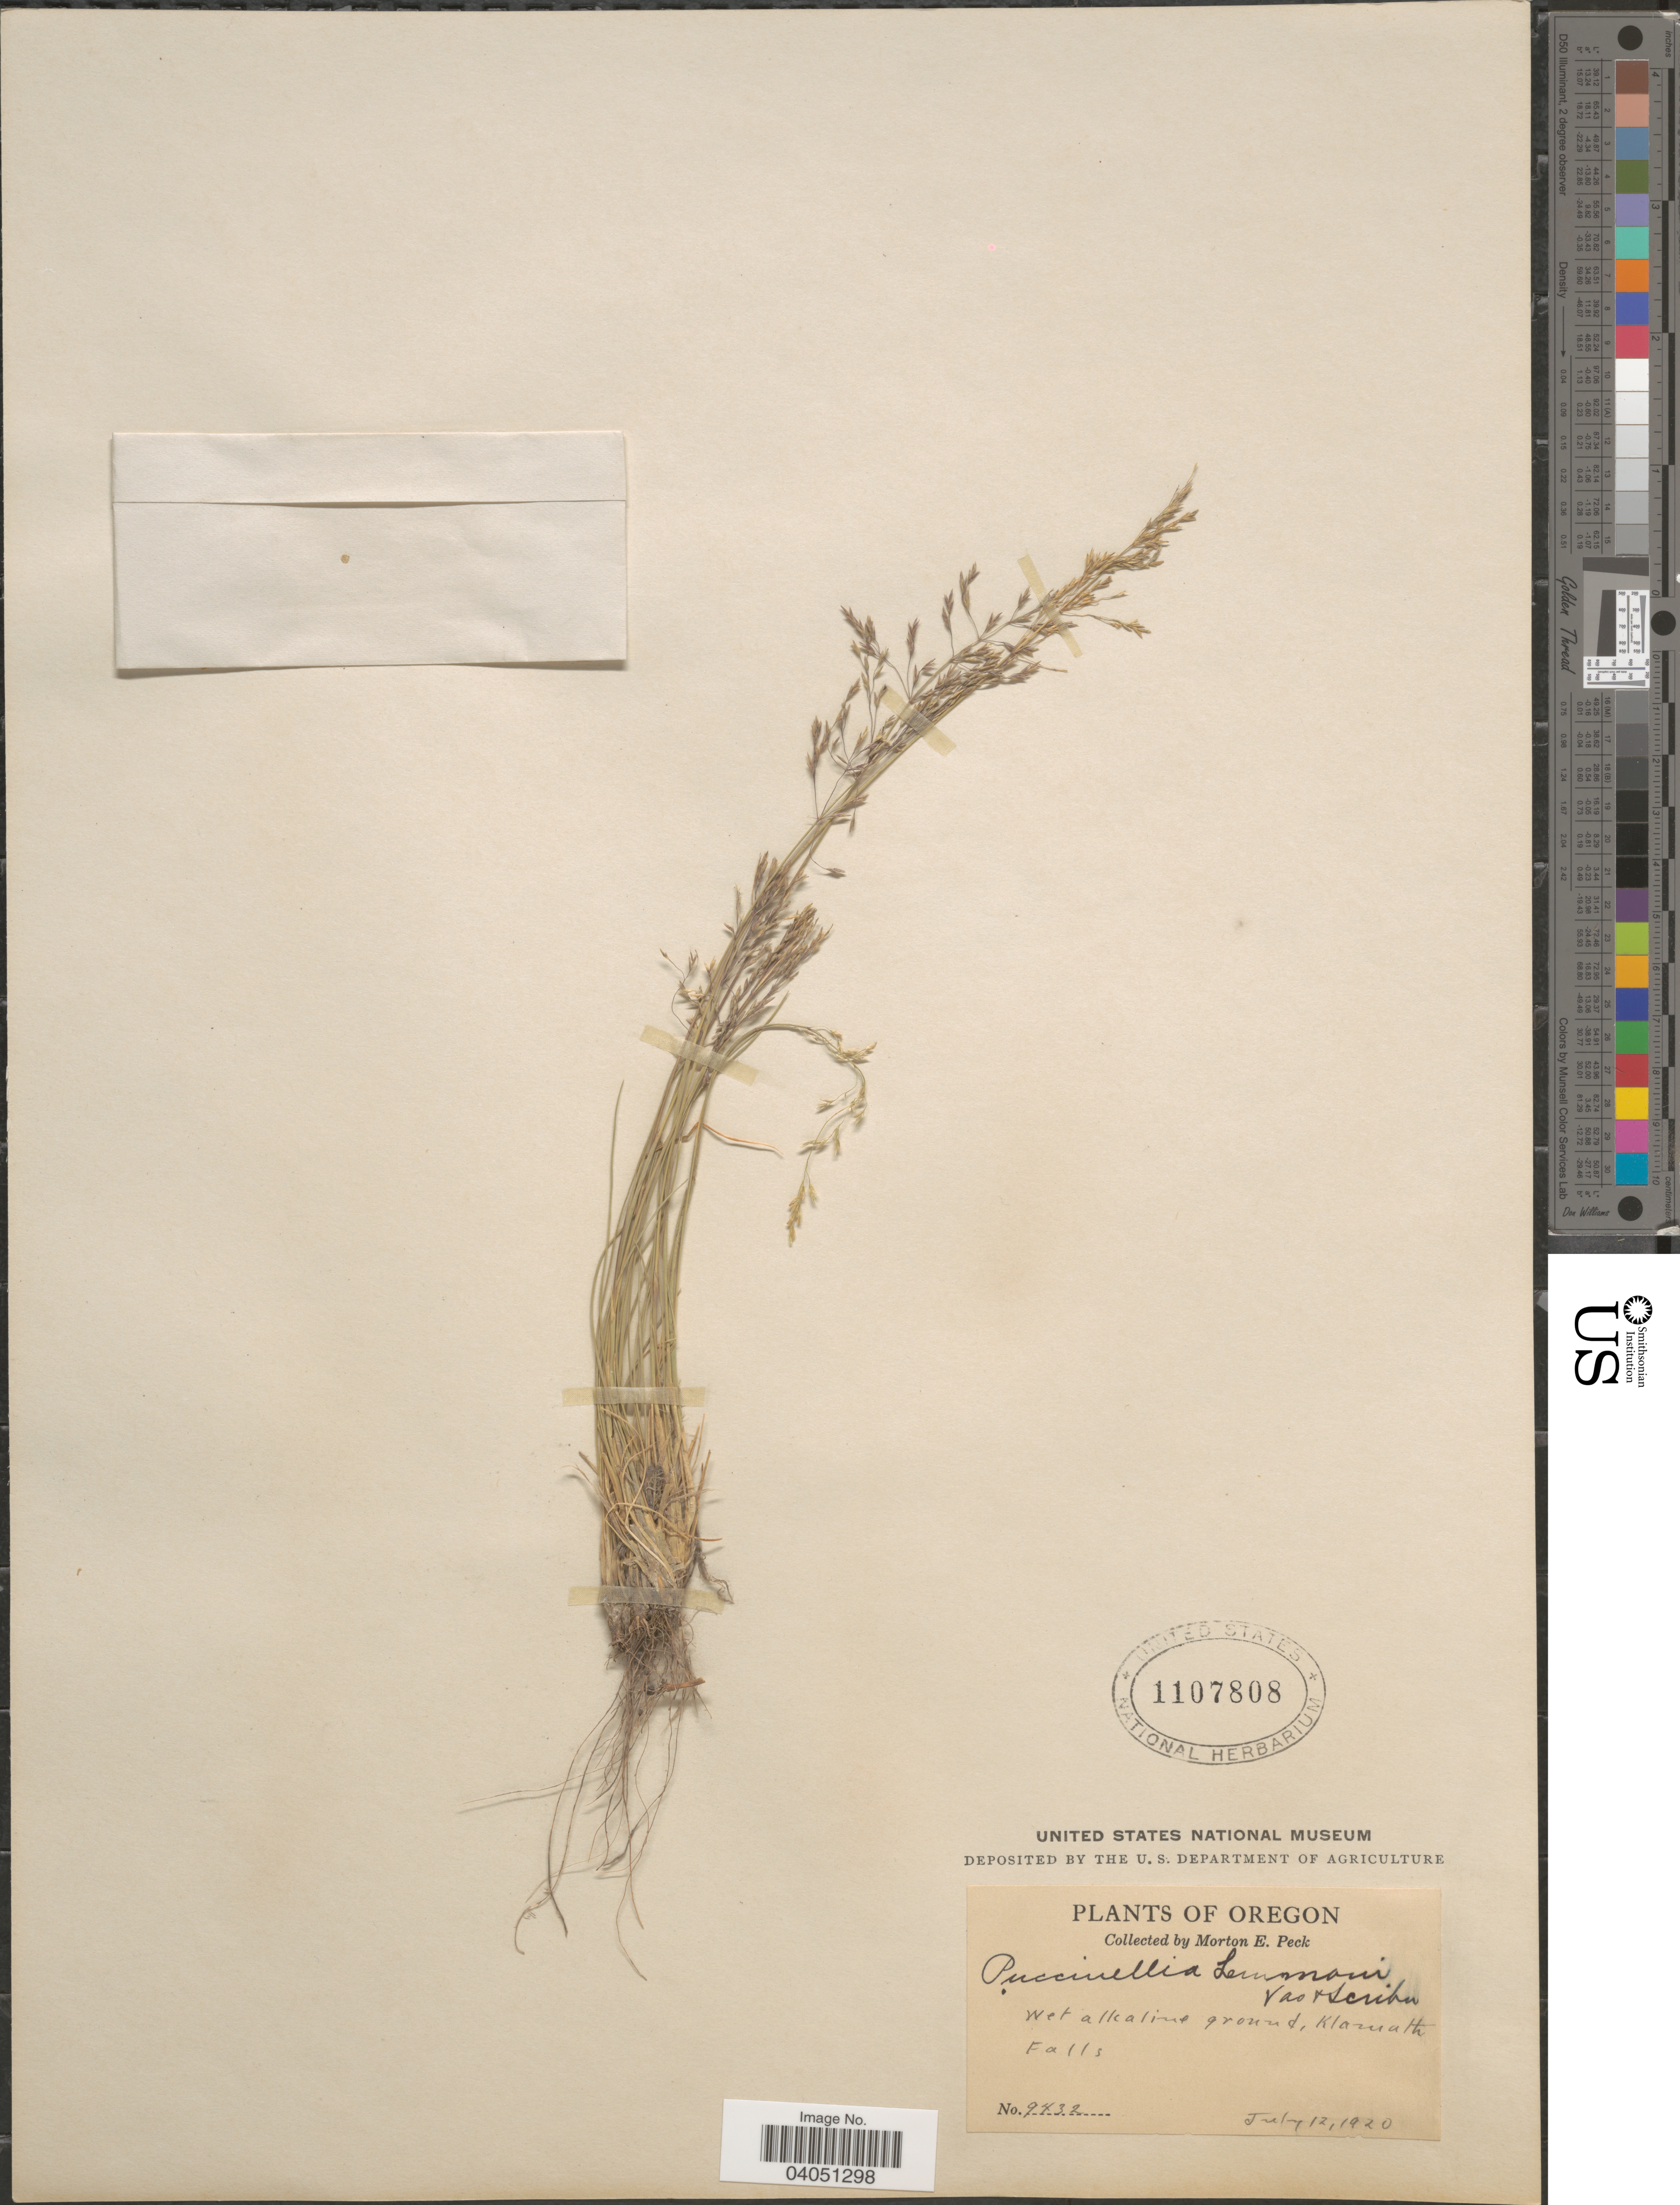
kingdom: Plantae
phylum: Tracheophyta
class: Liliopsida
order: Poales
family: Poaceae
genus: Puccinellia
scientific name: Puccinellia lemmonii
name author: (Vasey) Scribn.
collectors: M. E. Peck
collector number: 9432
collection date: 1920-07-12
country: United States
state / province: Oregon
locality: Wet alkaline ground, Klamath Falls.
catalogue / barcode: US 1107808